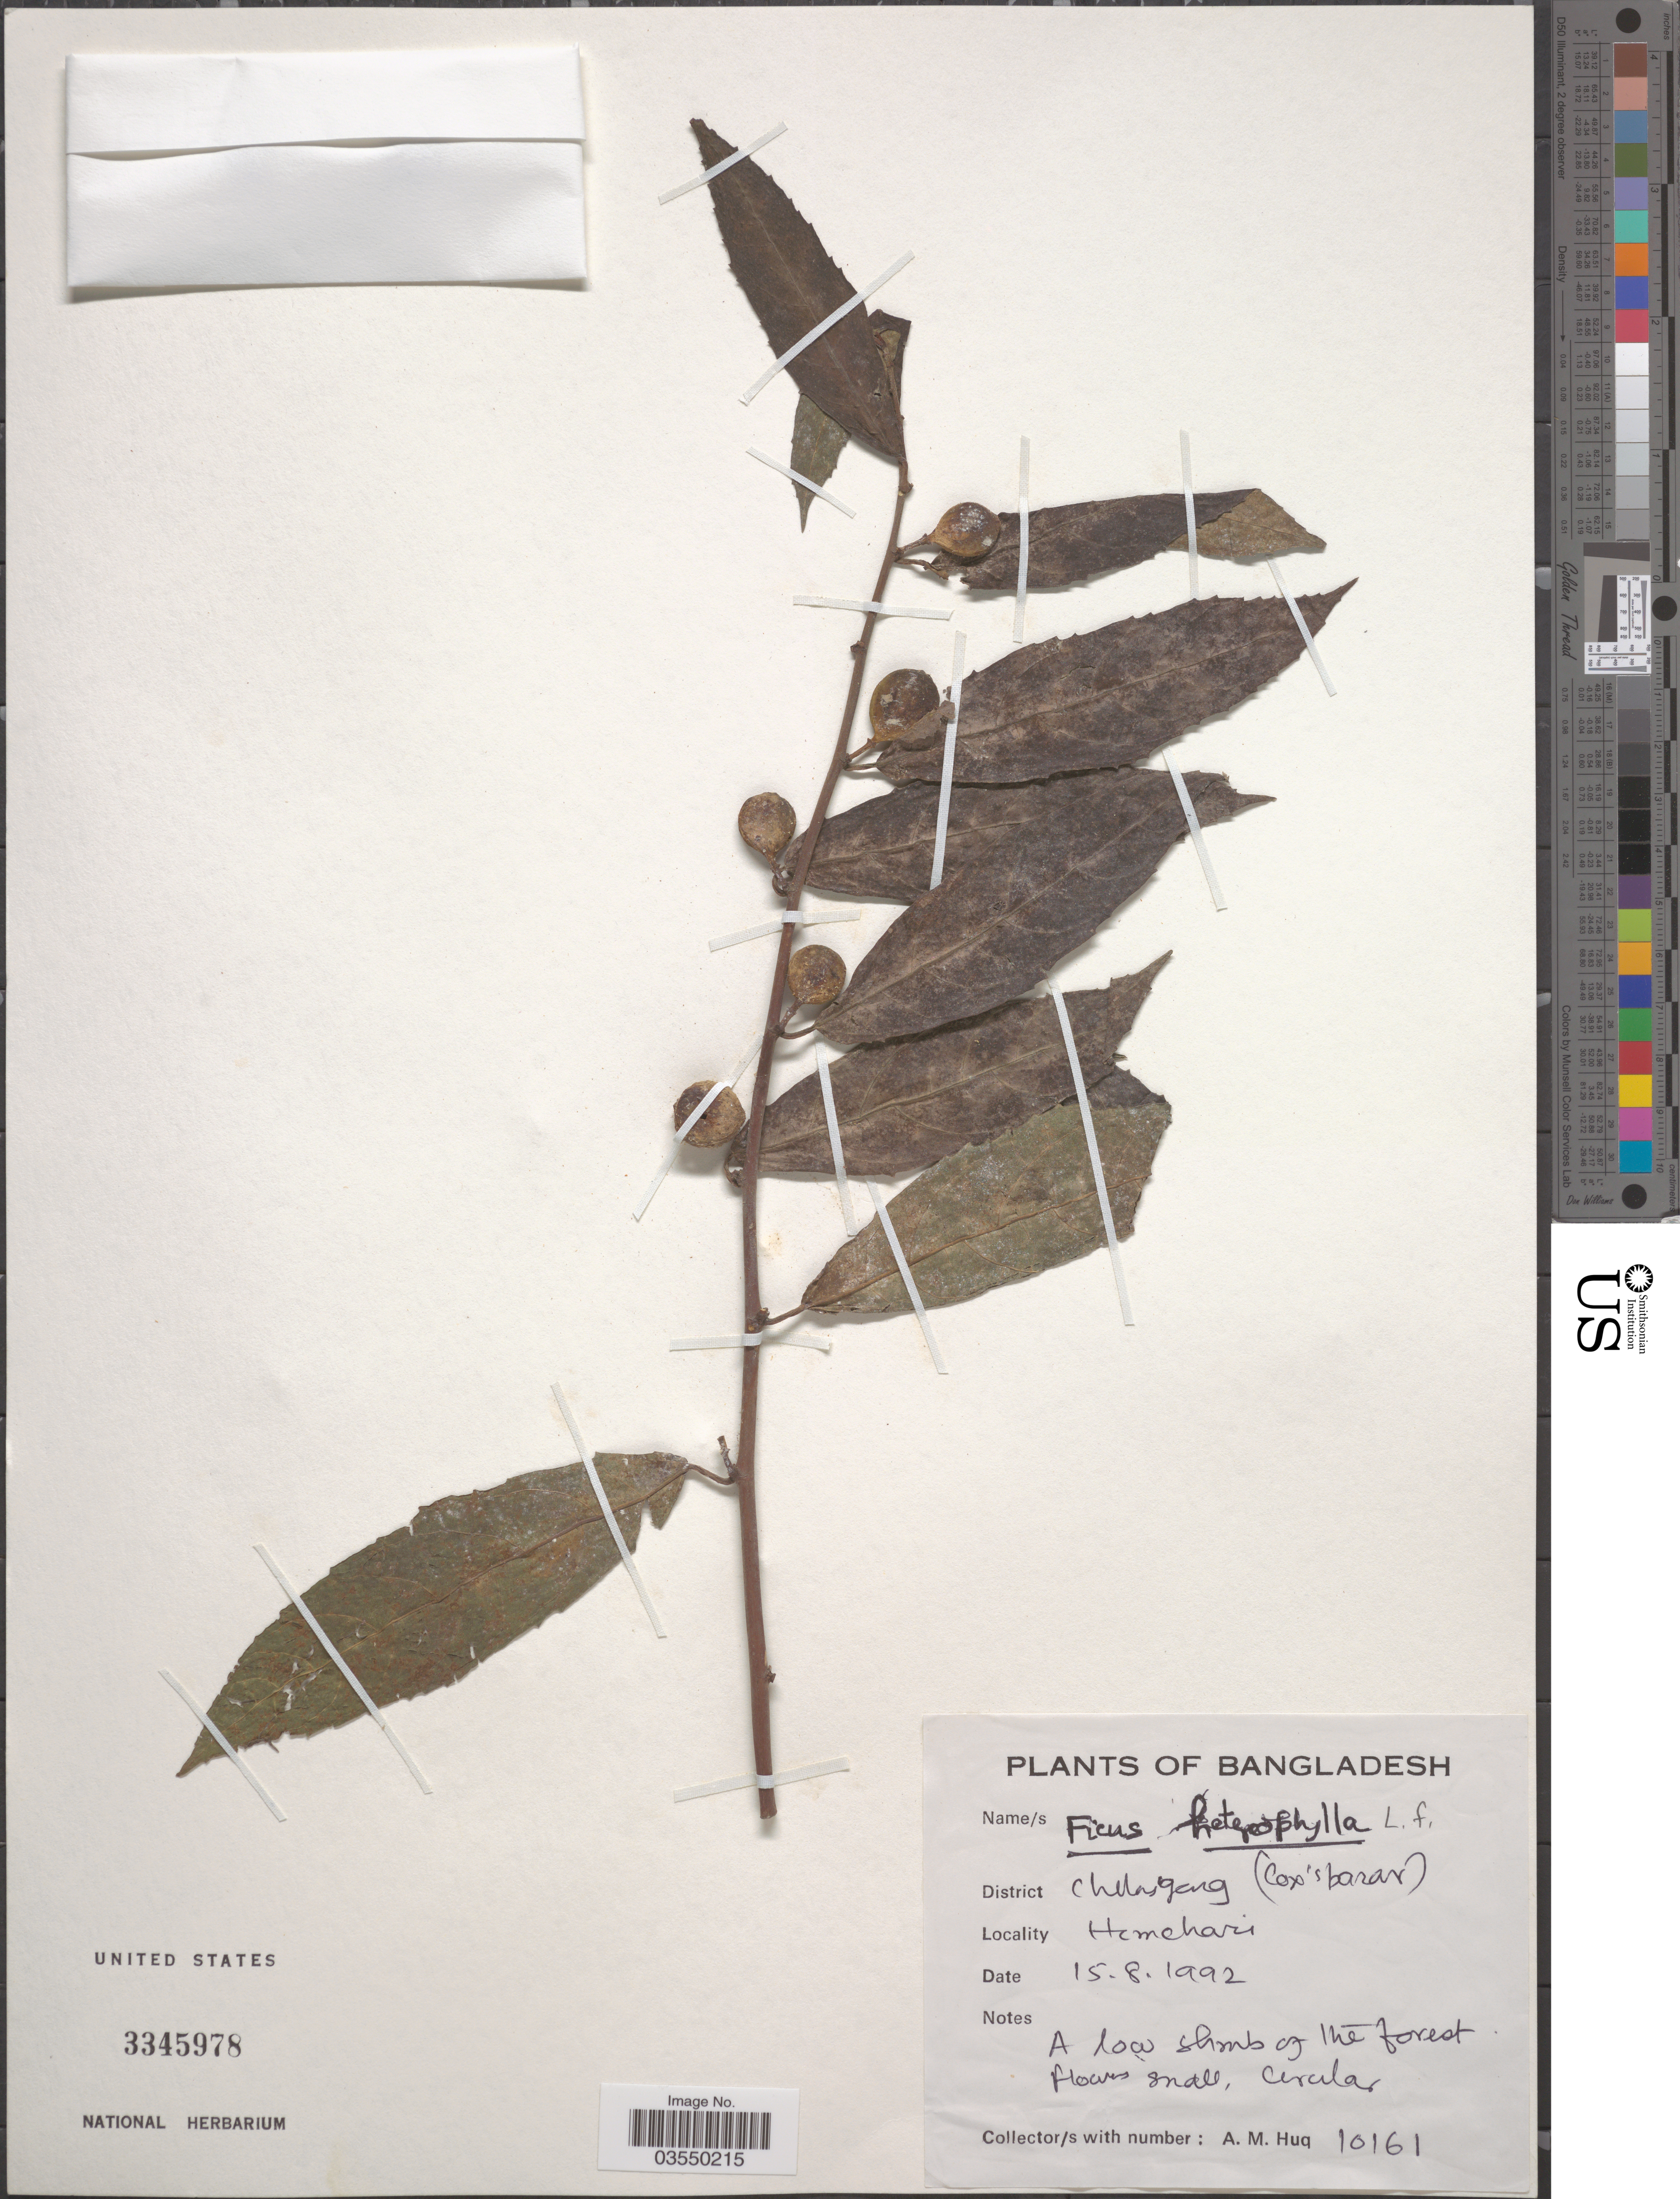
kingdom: Plantae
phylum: Tracheophyta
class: Magnoliopsida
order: Rosales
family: Moraceae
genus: Ficus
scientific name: Ficus heterophylla var. heterophylla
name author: L. f.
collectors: A. M. Huq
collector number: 10161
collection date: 1992-08-15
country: Bangladesh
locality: Himchari.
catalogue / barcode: US 3345978